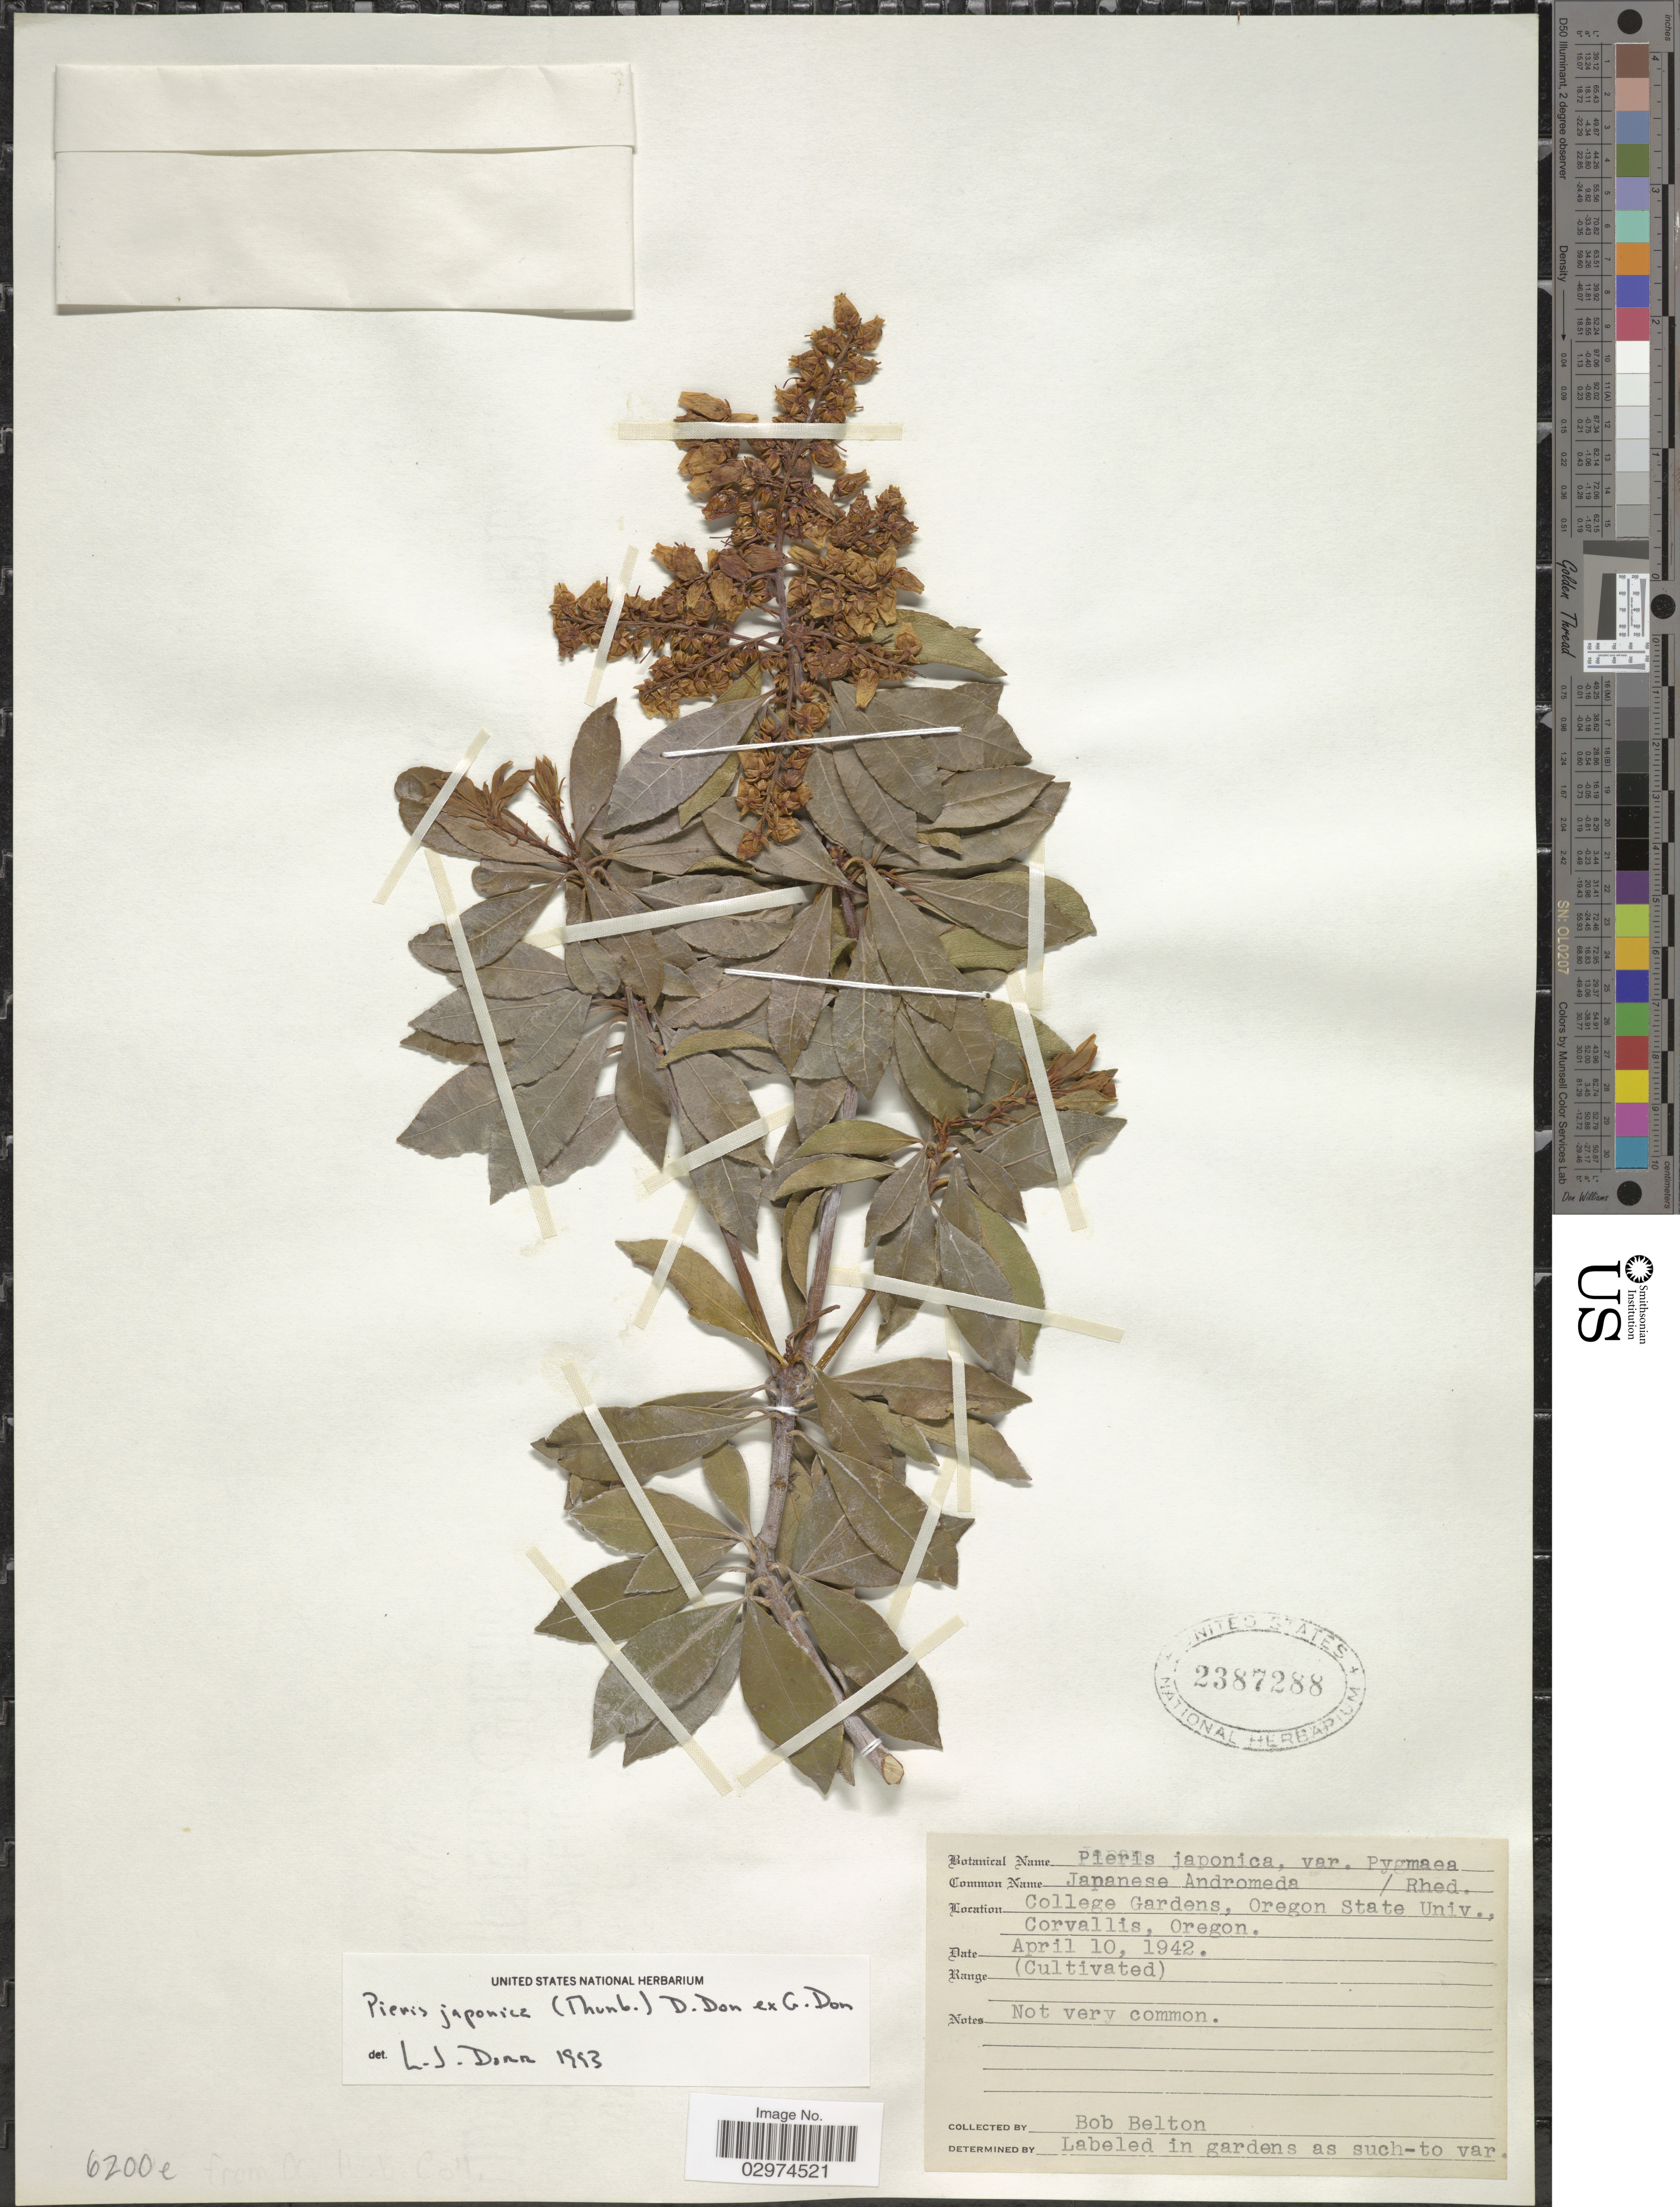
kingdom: Plantae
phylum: Tracheophyta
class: Magnoliopsida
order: Ericales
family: Ericaceae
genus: Pieris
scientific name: Pieris japonica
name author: (Thunb.) D. Don ex G. Don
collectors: R. Belton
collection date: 1942-04-10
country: United States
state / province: Oregon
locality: College Gardens, Oregon State Univ., Corvallis.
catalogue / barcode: US 2387288